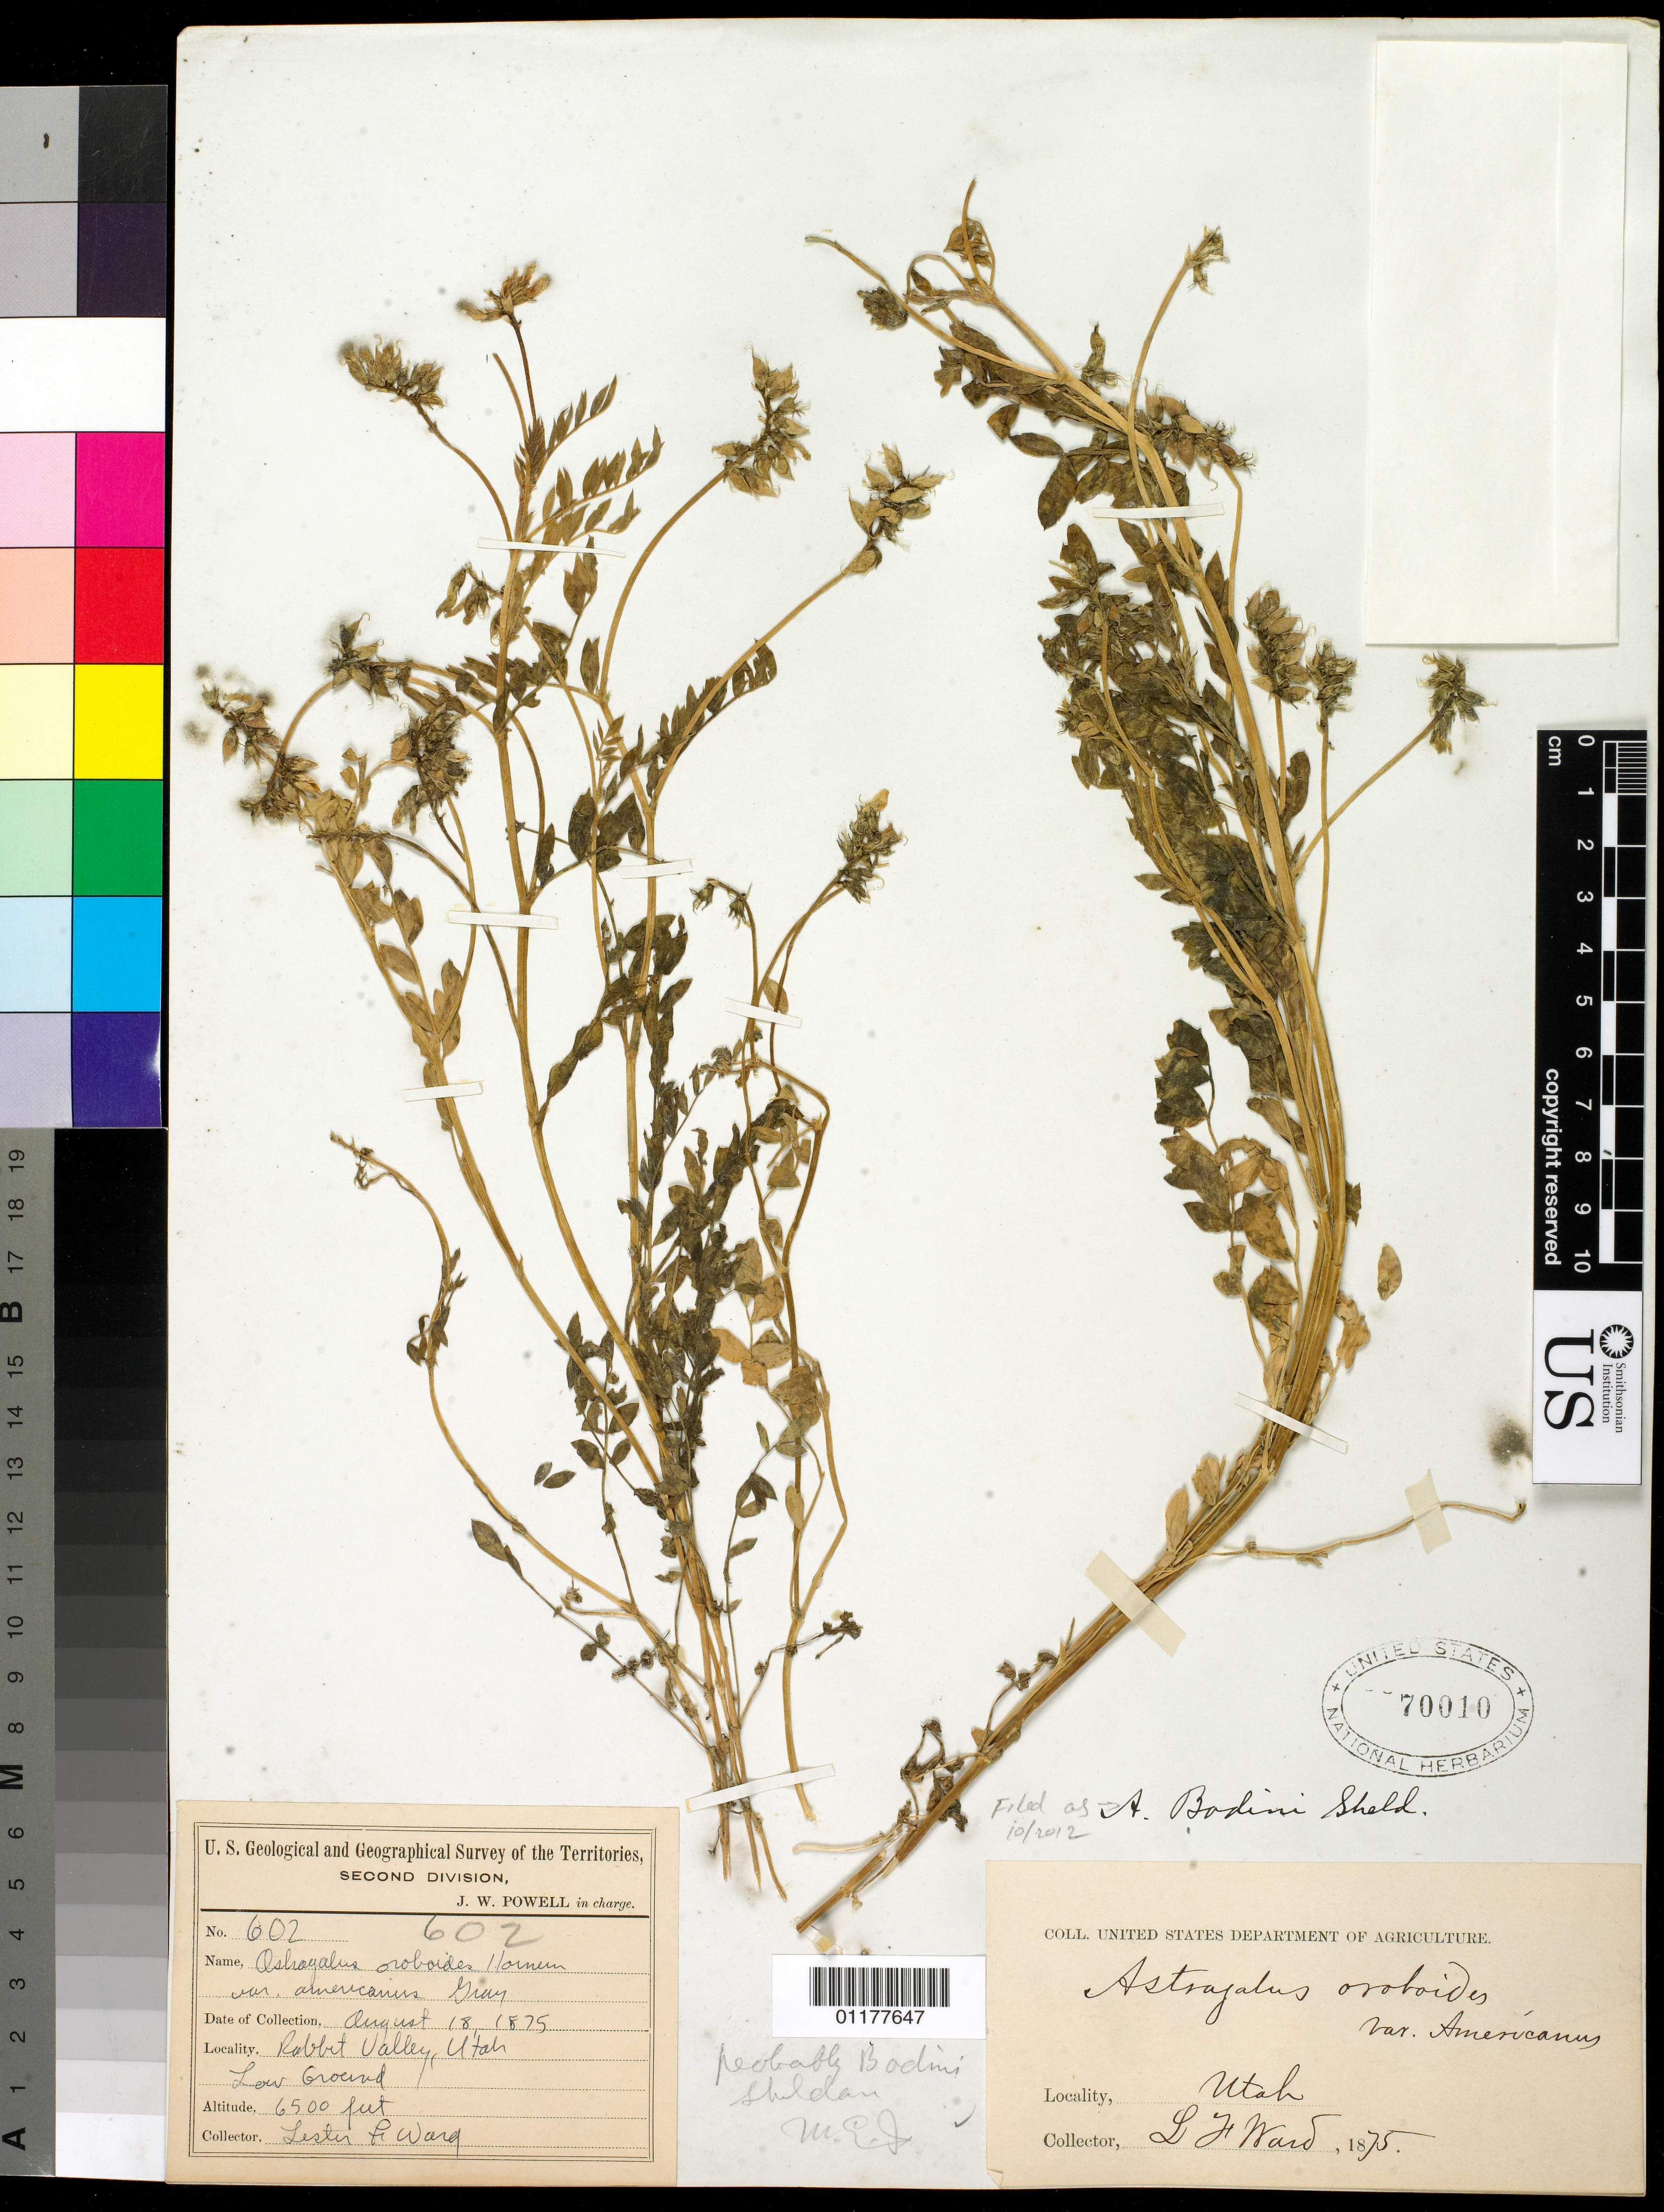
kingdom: Plantae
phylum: Tracheophyta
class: Magnoliopsida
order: Fabales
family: Fabaceae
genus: Astragalus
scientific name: Astragalus bodinii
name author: E. Sheld.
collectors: L. F. Ward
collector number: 602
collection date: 1875-08-18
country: United States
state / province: Utah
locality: Rabbit Valley.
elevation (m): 1981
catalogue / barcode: US 70010